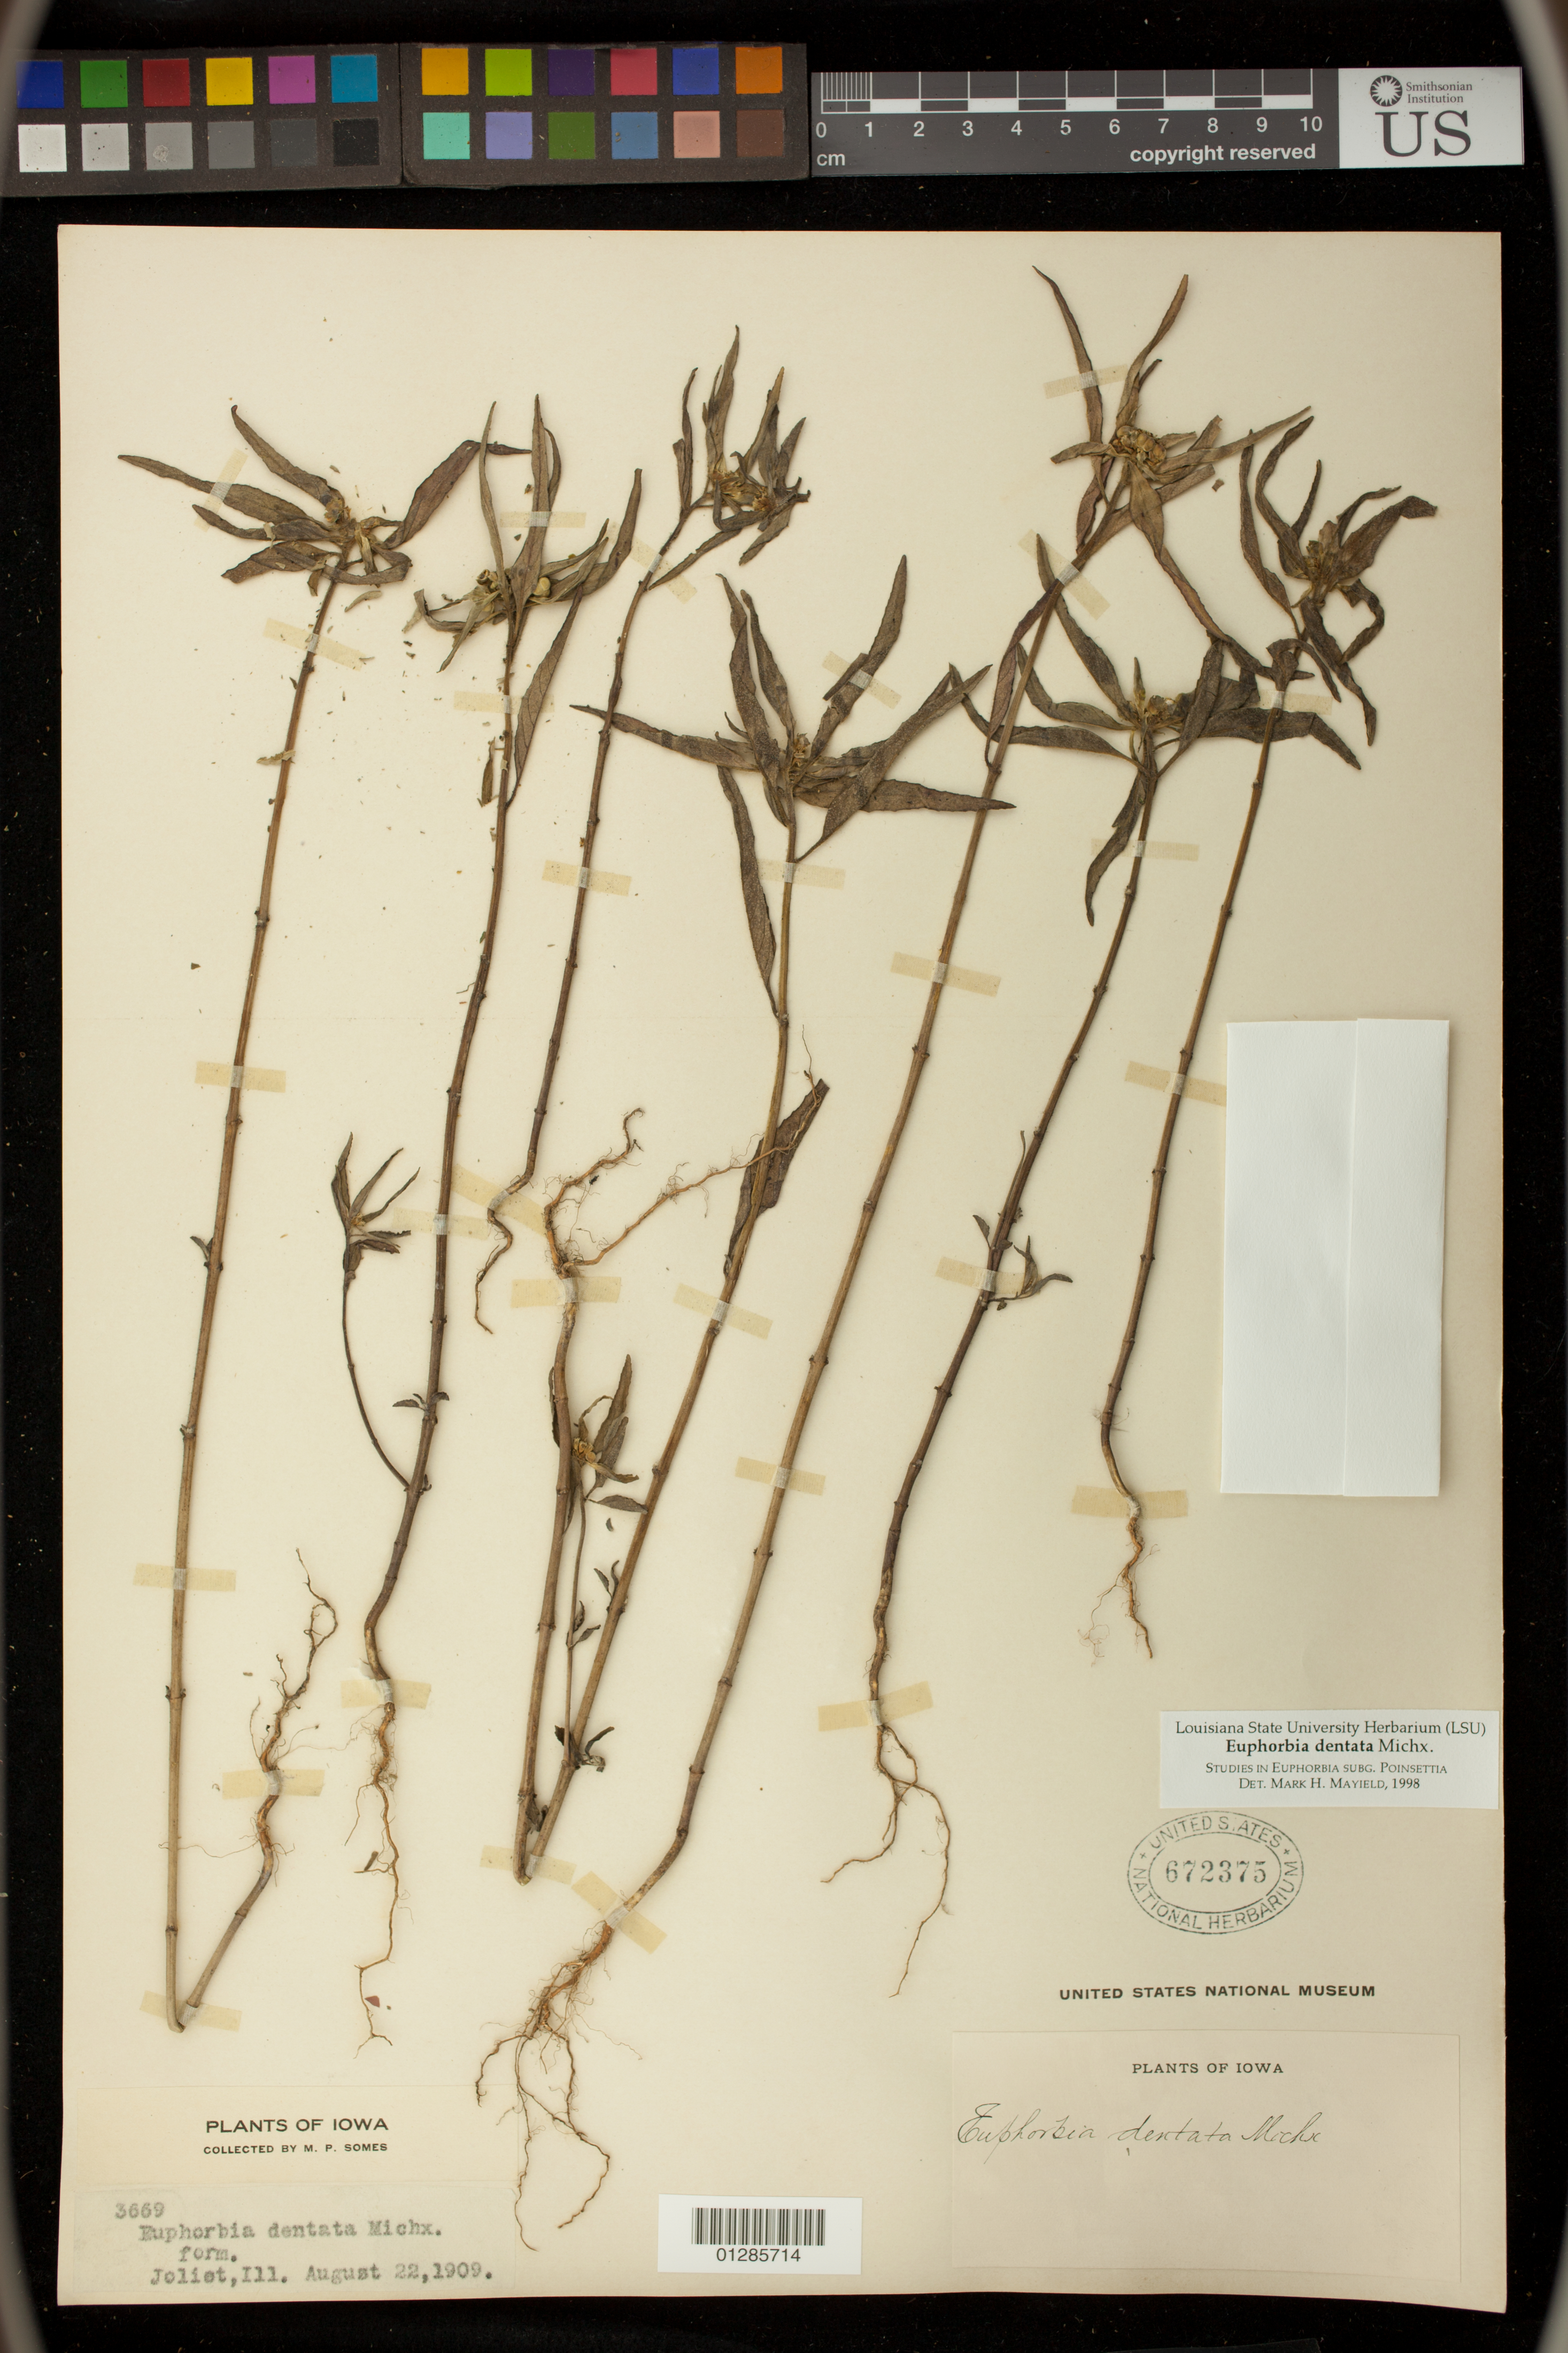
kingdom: Plantae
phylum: Tracheophyta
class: Magnoliopsida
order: Malpighiales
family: Euphorbiaceae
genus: Euphorbia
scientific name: Euphorbia dentata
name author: Michx.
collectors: M. Somes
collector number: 3669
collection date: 1909-08-22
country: United States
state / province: Illinois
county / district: Will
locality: Joliet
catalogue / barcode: US 672375